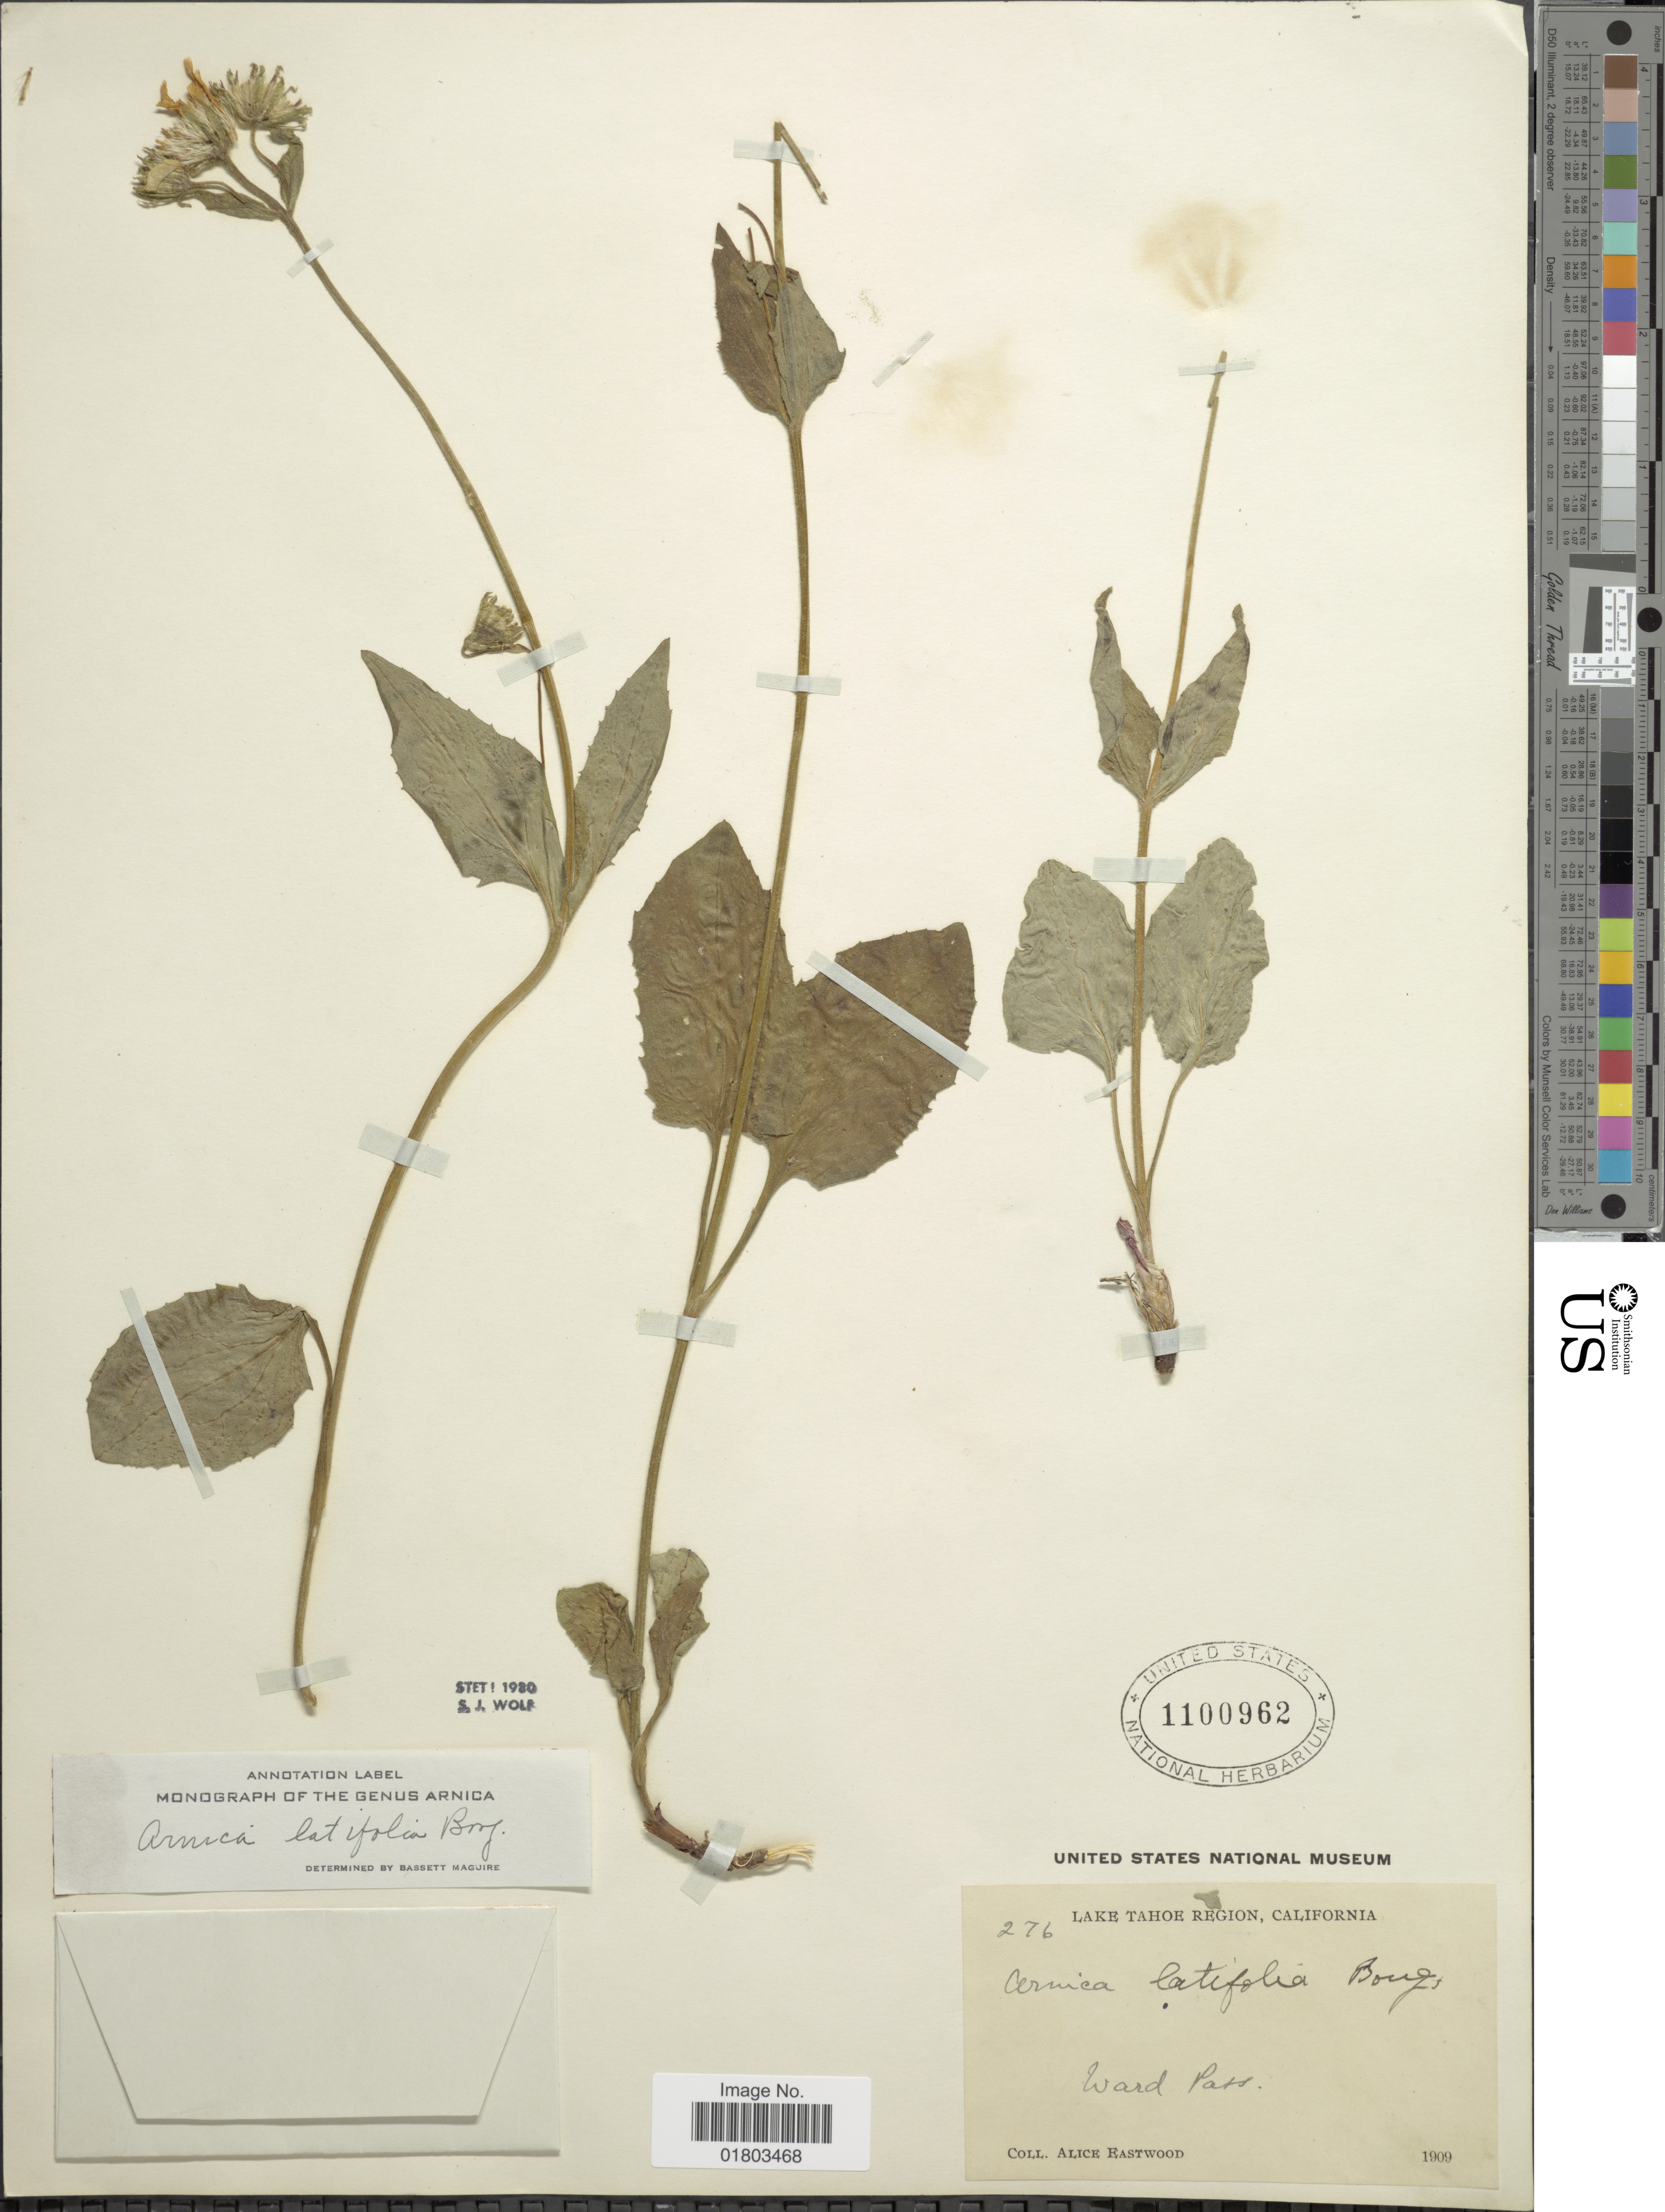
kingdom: Plantae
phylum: Tracheophyta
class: Magnoliopsida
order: Asterales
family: Asteraceae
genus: Arnica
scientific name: Arnica latifolia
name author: Bong.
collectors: A. Eastwood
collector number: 276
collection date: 1909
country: United States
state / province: California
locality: Lake Tahoe Region, Ward Pats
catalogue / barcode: US 1100962